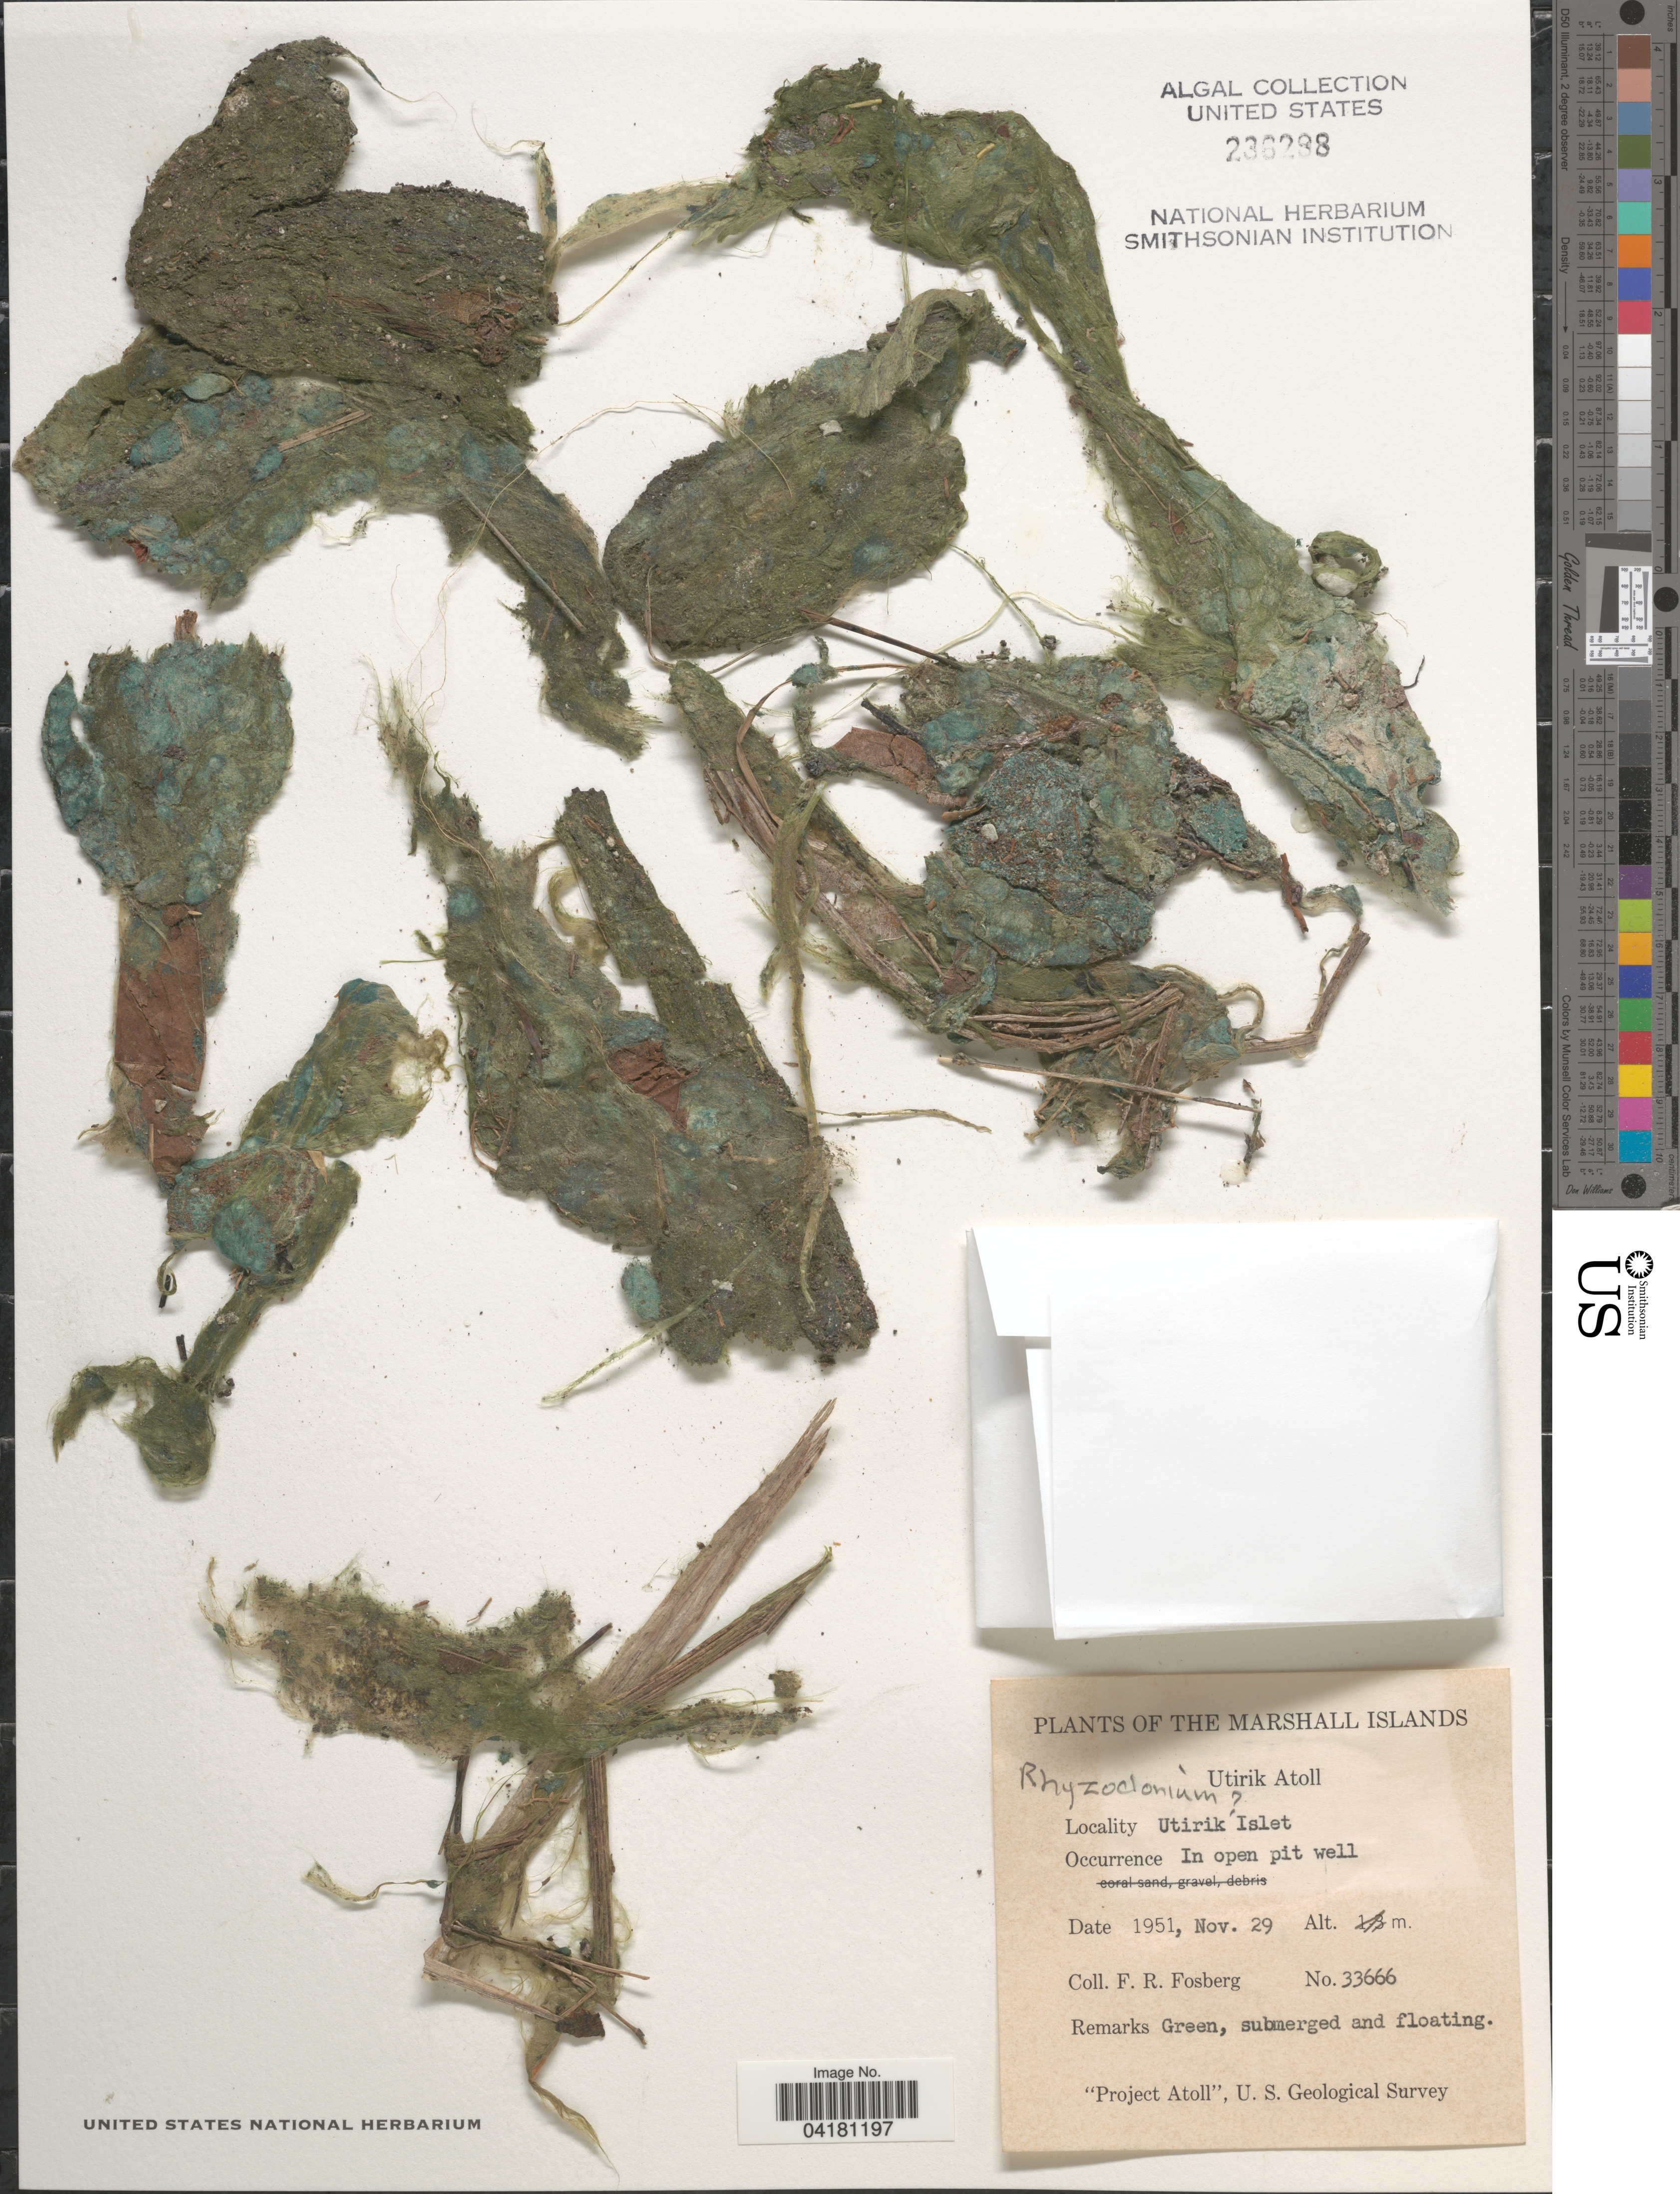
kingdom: Plantae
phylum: Chlorophyta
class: Ulvophyceae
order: Cladophorales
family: Cladophoraceae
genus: Rhizoclonium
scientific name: Rhizoclonium sp.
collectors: F. R. Fosberg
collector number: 33666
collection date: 1951-11-29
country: Marshall Islands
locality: Utirik Atoll. Utirik Islet. "Project Atoll", U. S. Geological Survey.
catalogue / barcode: US 239385